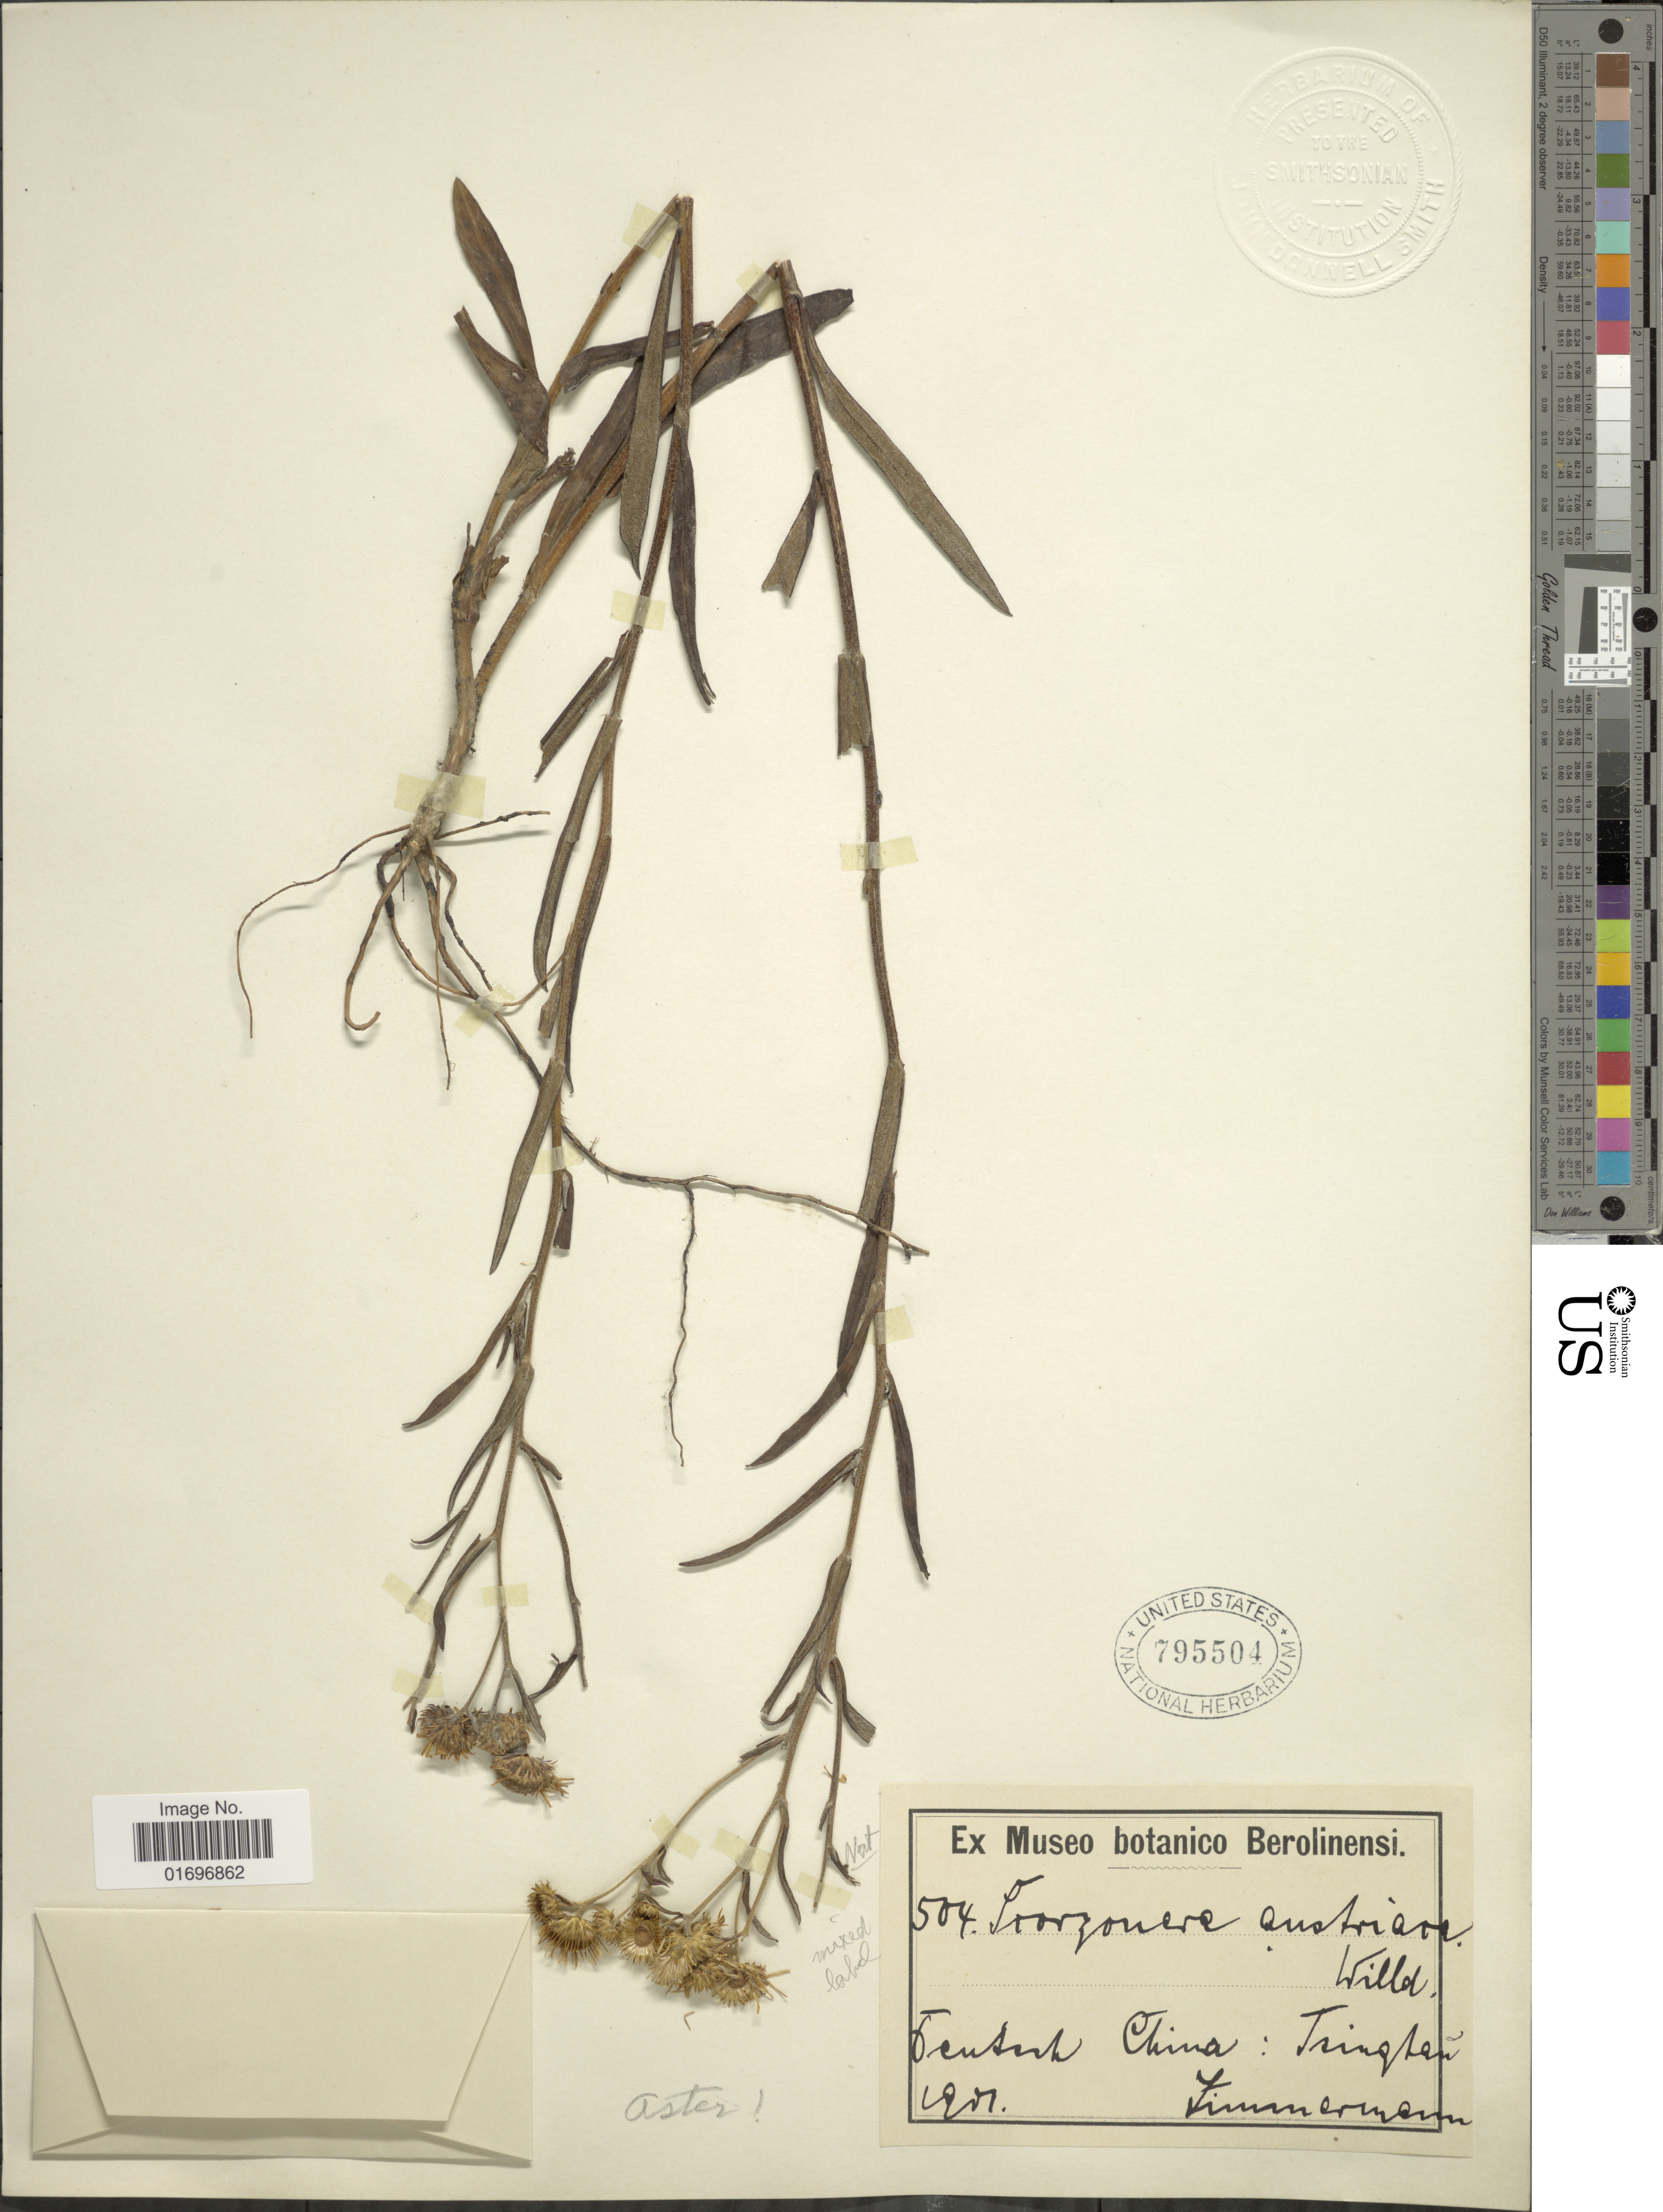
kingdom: Plantae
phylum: Tracheophyta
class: Magnoliopsida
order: Asterales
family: Asteraceae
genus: Aster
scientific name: Aster sp.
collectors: -. Zimmermann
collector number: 504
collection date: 1901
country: China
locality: Deutsch China: Tsingtao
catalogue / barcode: US 795504